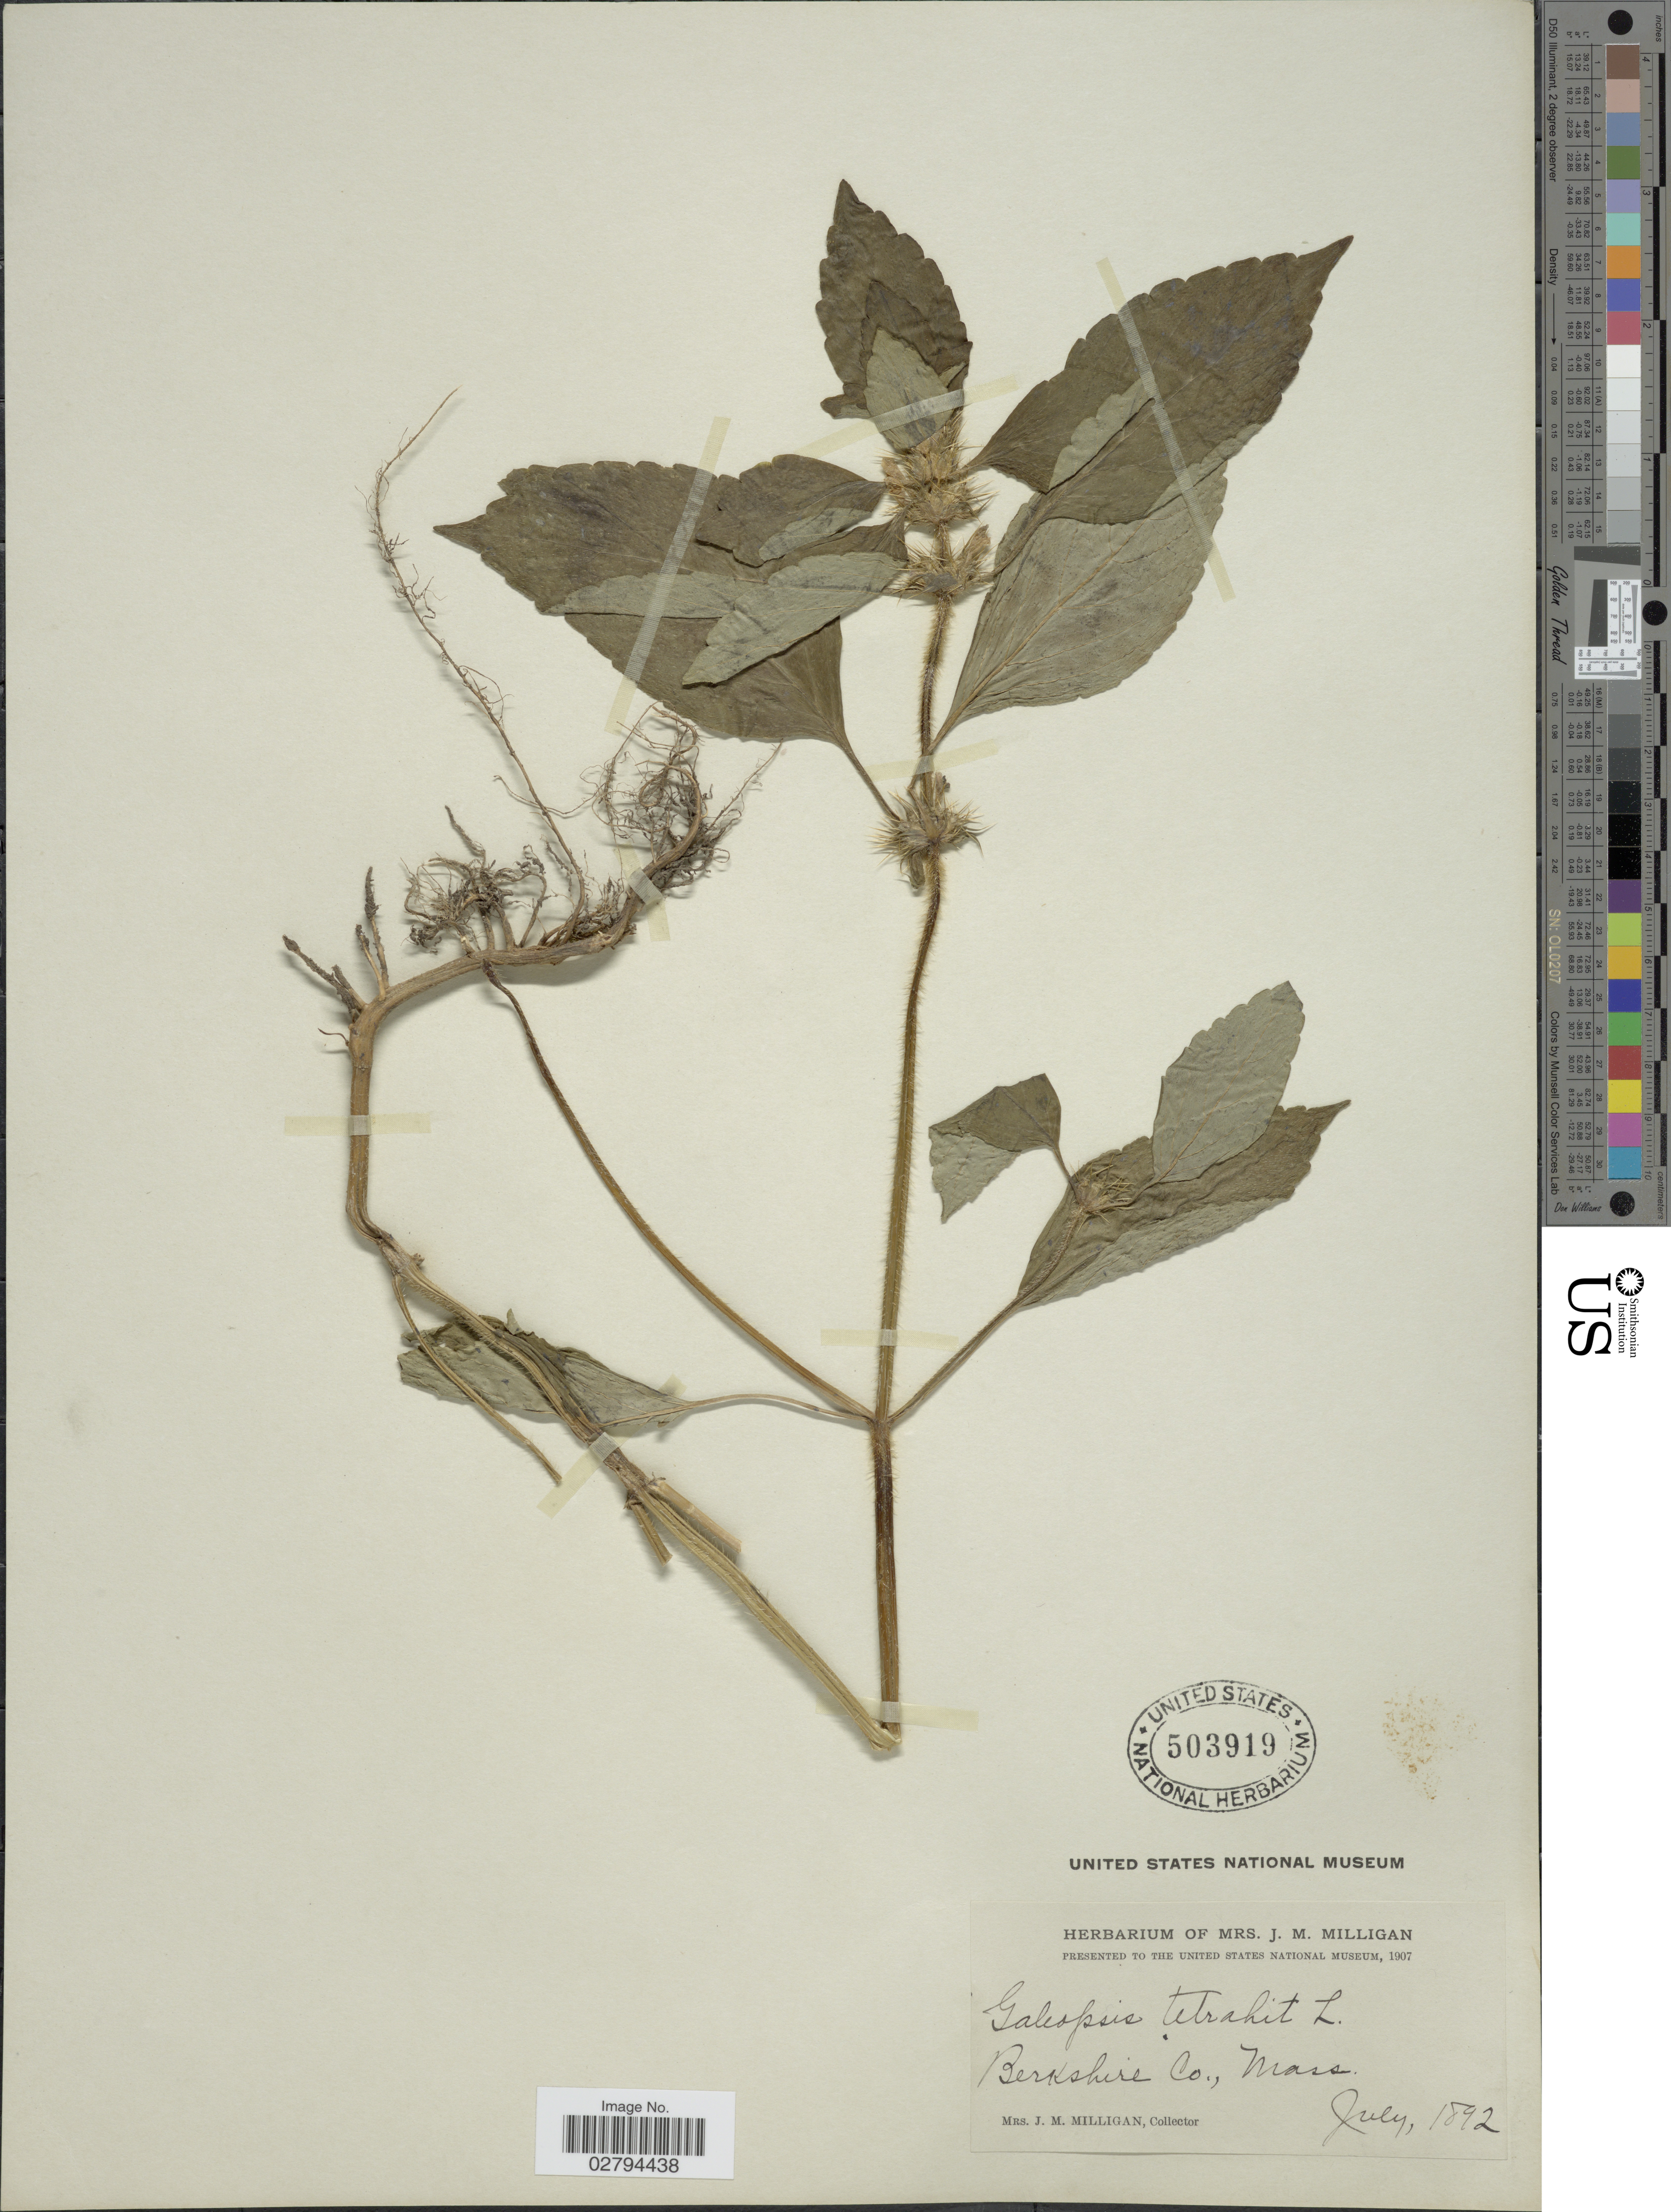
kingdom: Plantae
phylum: Tracheophyta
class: Magnoliopsida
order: Lamiales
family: Lamiaceae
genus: Galeopsis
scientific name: Galeopsis tetrahit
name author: L.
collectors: J. Milligan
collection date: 1892-07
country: United States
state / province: Massachusetts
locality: Berkshire Co.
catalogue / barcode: US 503919